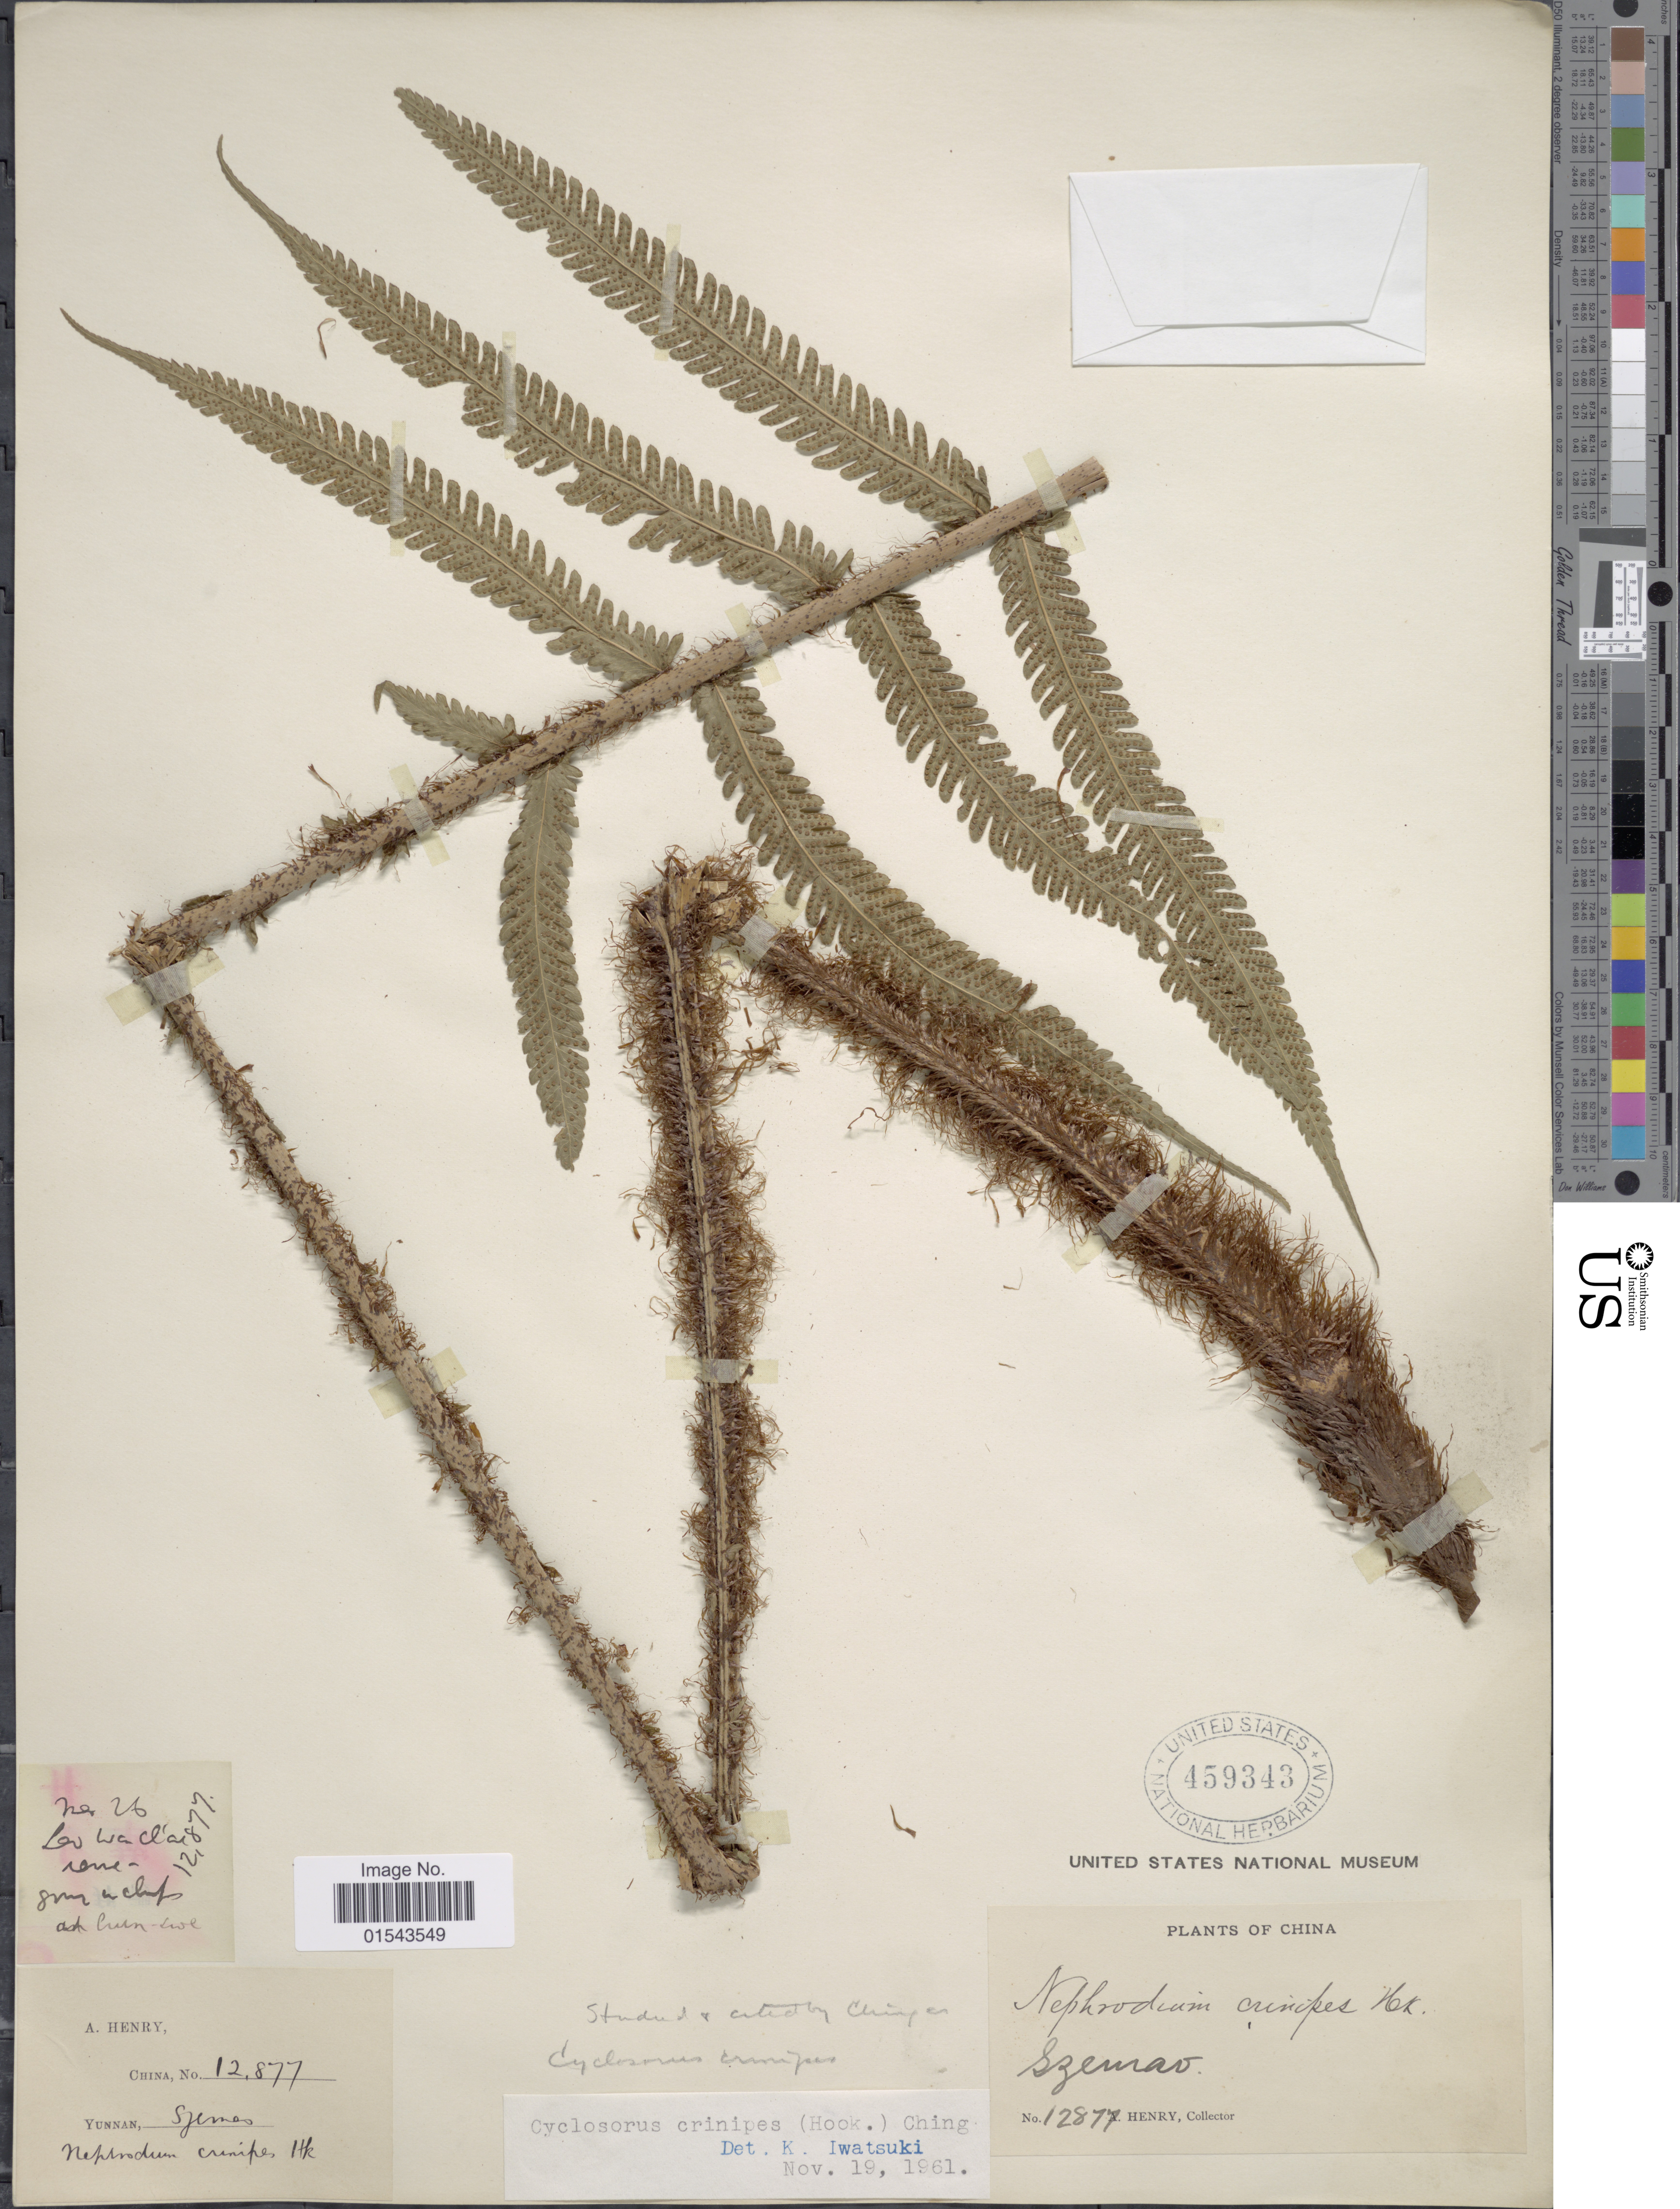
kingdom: Plantae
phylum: Tracheophyta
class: Polypodiopsida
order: Polypodiales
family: Thelypteridaceae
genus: Christella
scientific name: Christella crinipes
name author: (Hook.) Holttum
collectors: A. Henry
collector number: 12877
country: China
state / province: Yunnan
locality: China. Szemao. Yunnan.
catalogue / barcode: US 459343